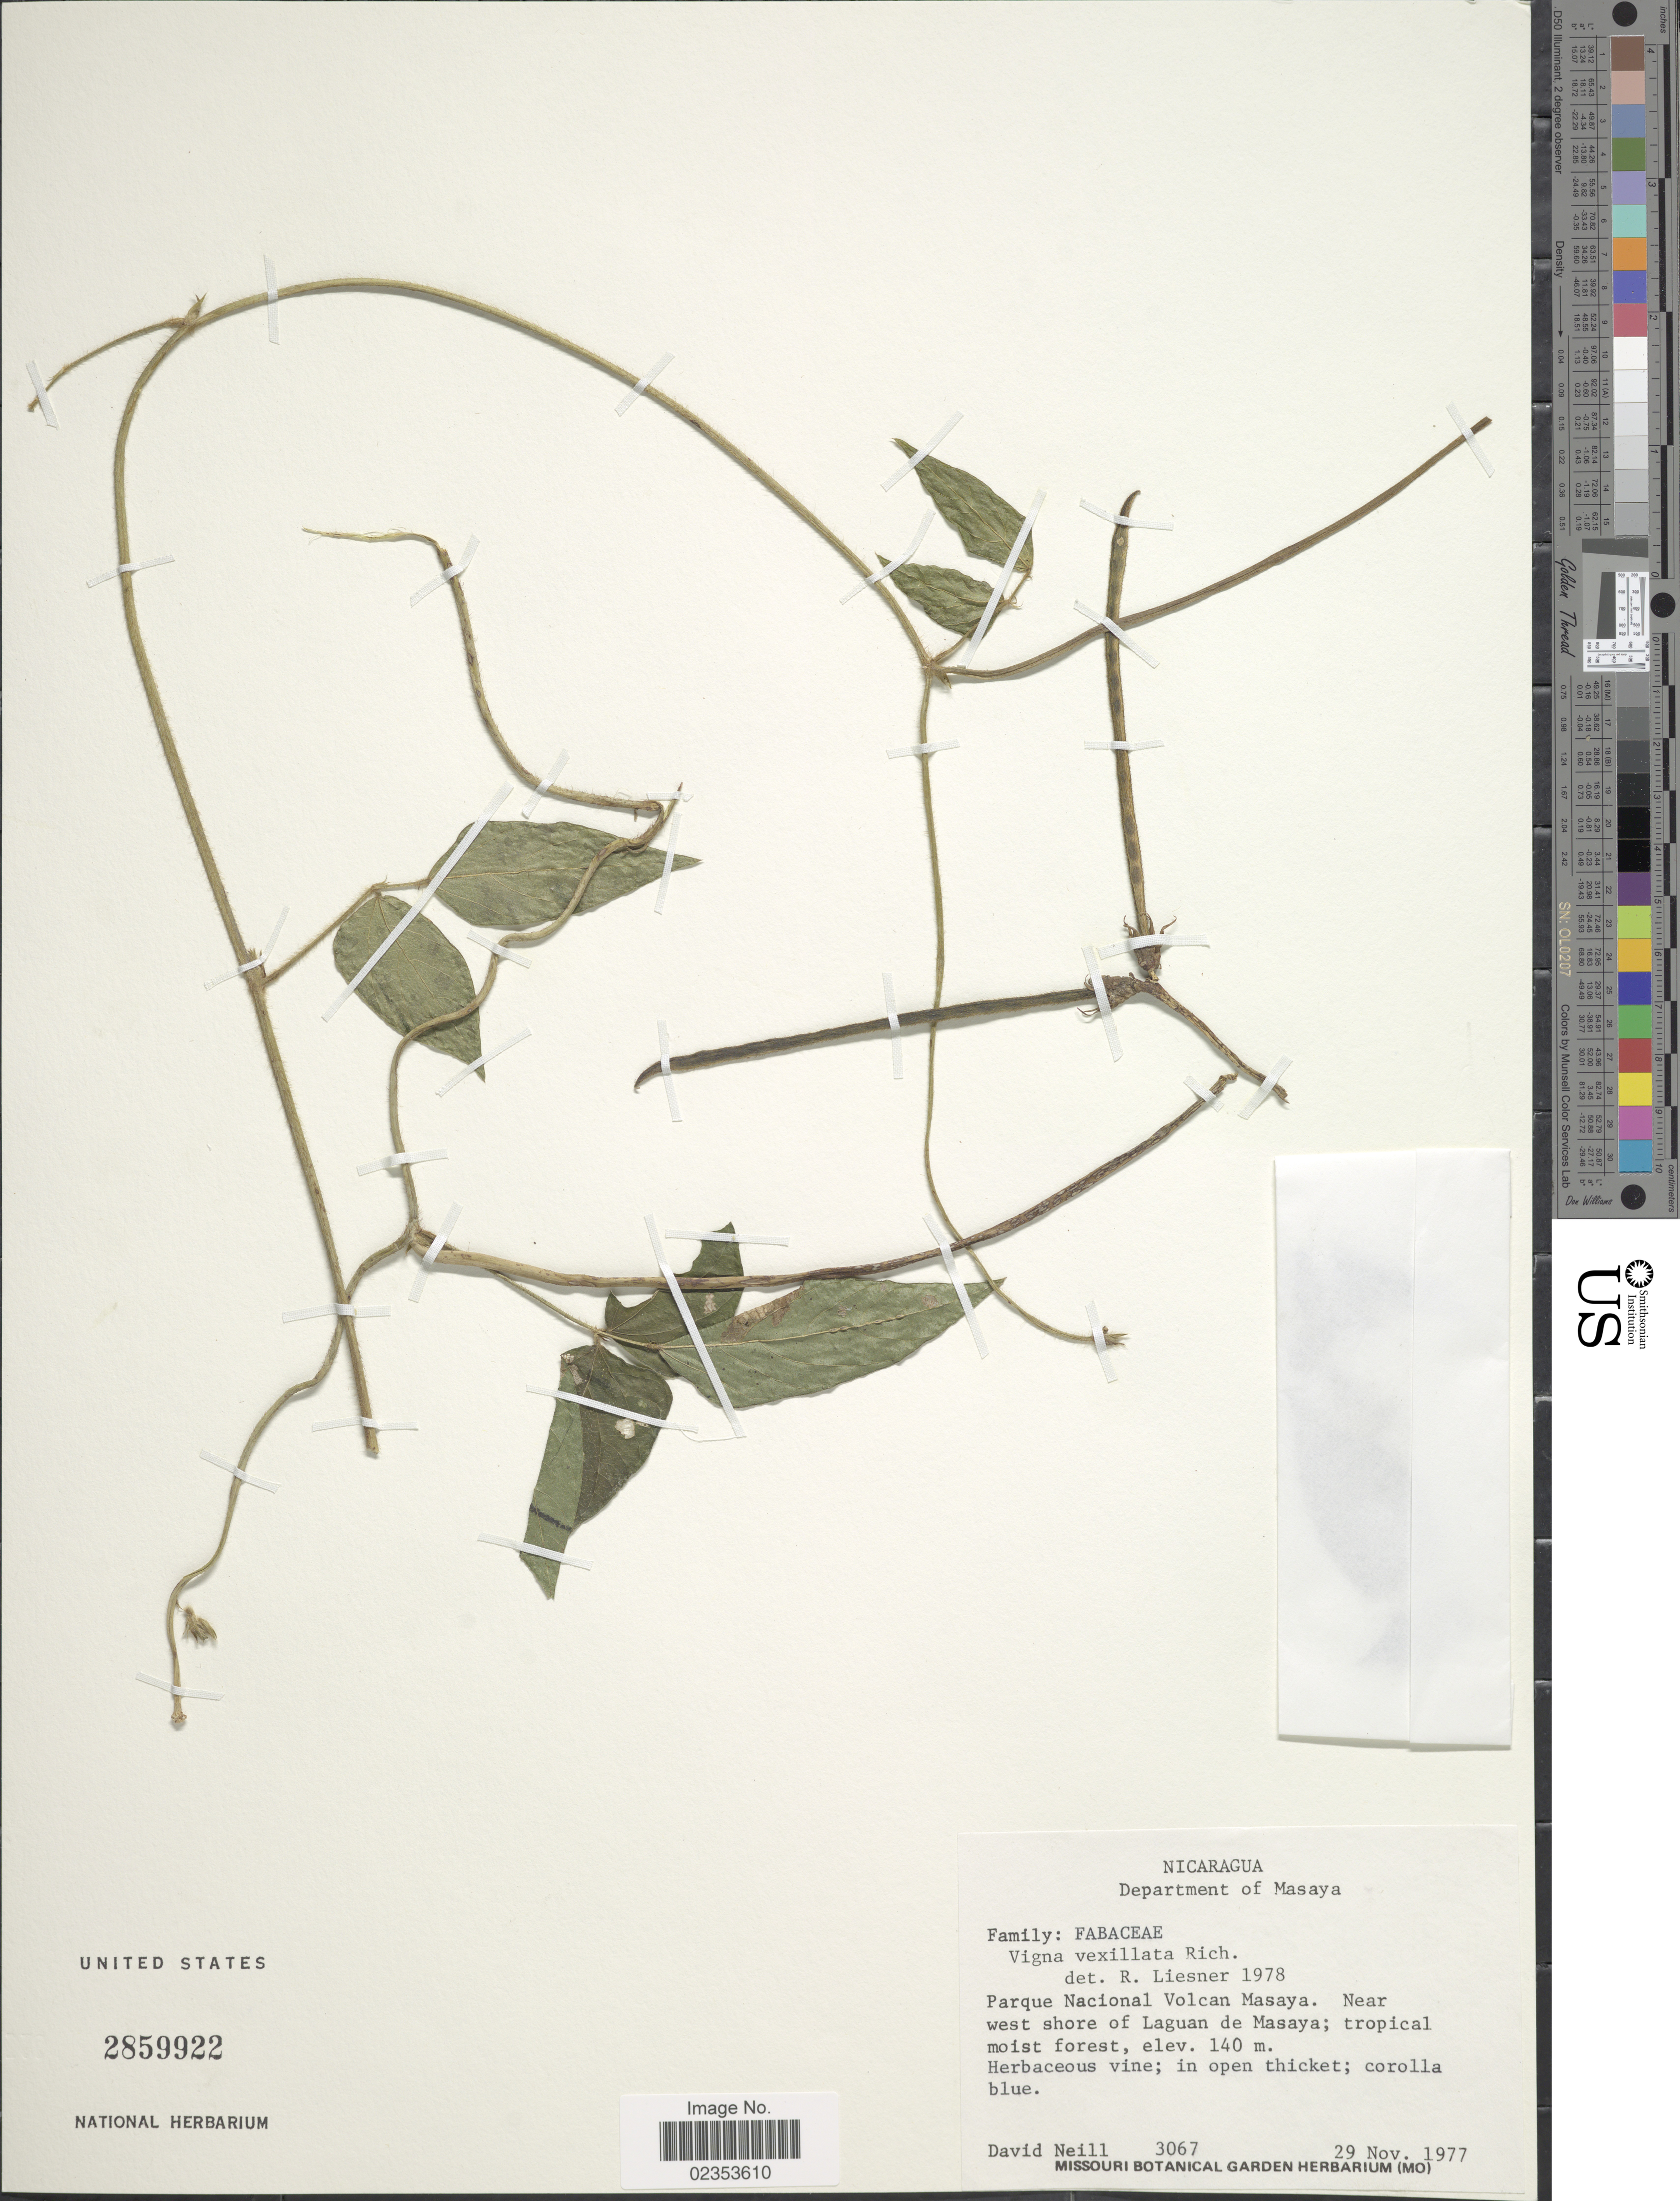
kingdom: Plantae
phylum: Tracheophyta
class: Magnoliopsida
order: Fabales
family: Fabaceae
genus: Vigna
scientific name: Vigna vexillata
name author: (L.) A. Rich.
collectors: D. A. Neill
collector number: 3067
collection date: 1977-11-29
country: Nicaragua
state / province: Masaya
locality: Department of Masaya. Parque Nacional Volcan Masaya. Near west shore of Laguan de Masaya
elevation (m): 140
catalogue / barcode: US 2859922